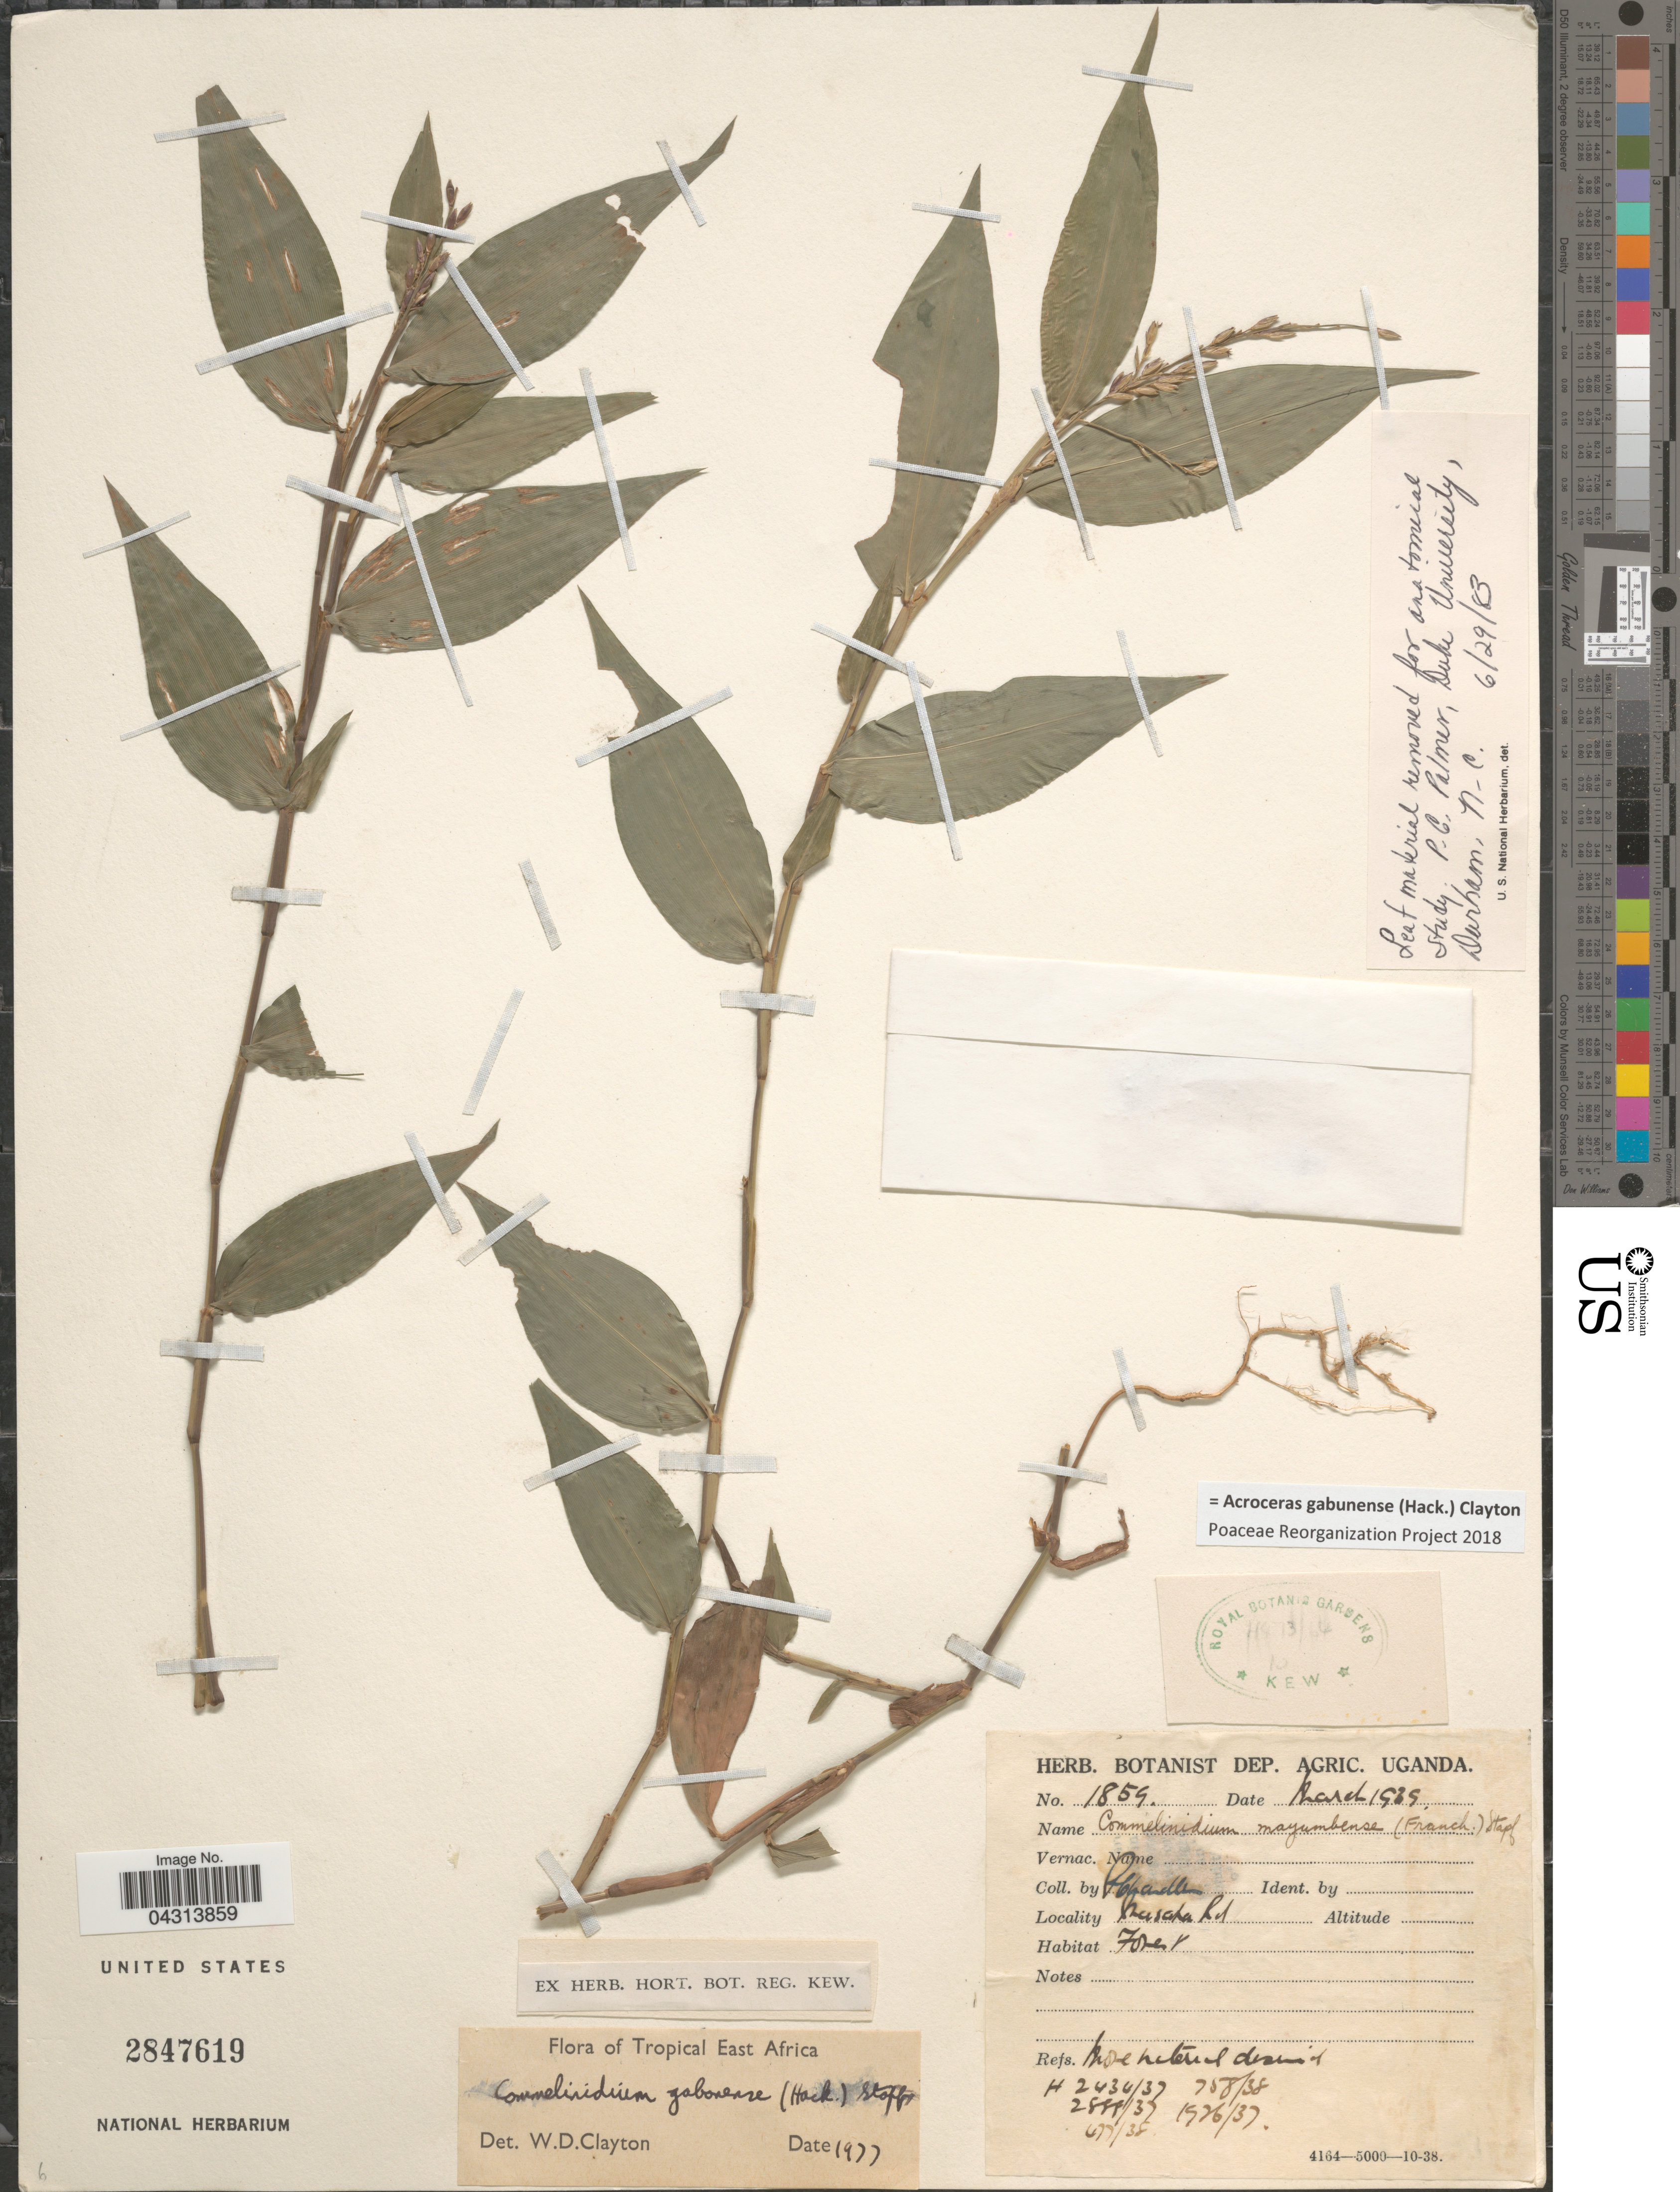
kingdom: Plantae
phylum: Tracheophyta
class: Liliopsida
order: Poales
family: Poaceae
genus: Acroceras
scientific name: Acroceras gabunense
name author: (Hack.) Clayton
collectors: P. Chandler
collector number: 1859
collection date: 1939-03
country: Uganda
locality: Mascha Rd.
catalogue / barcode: US 2847619